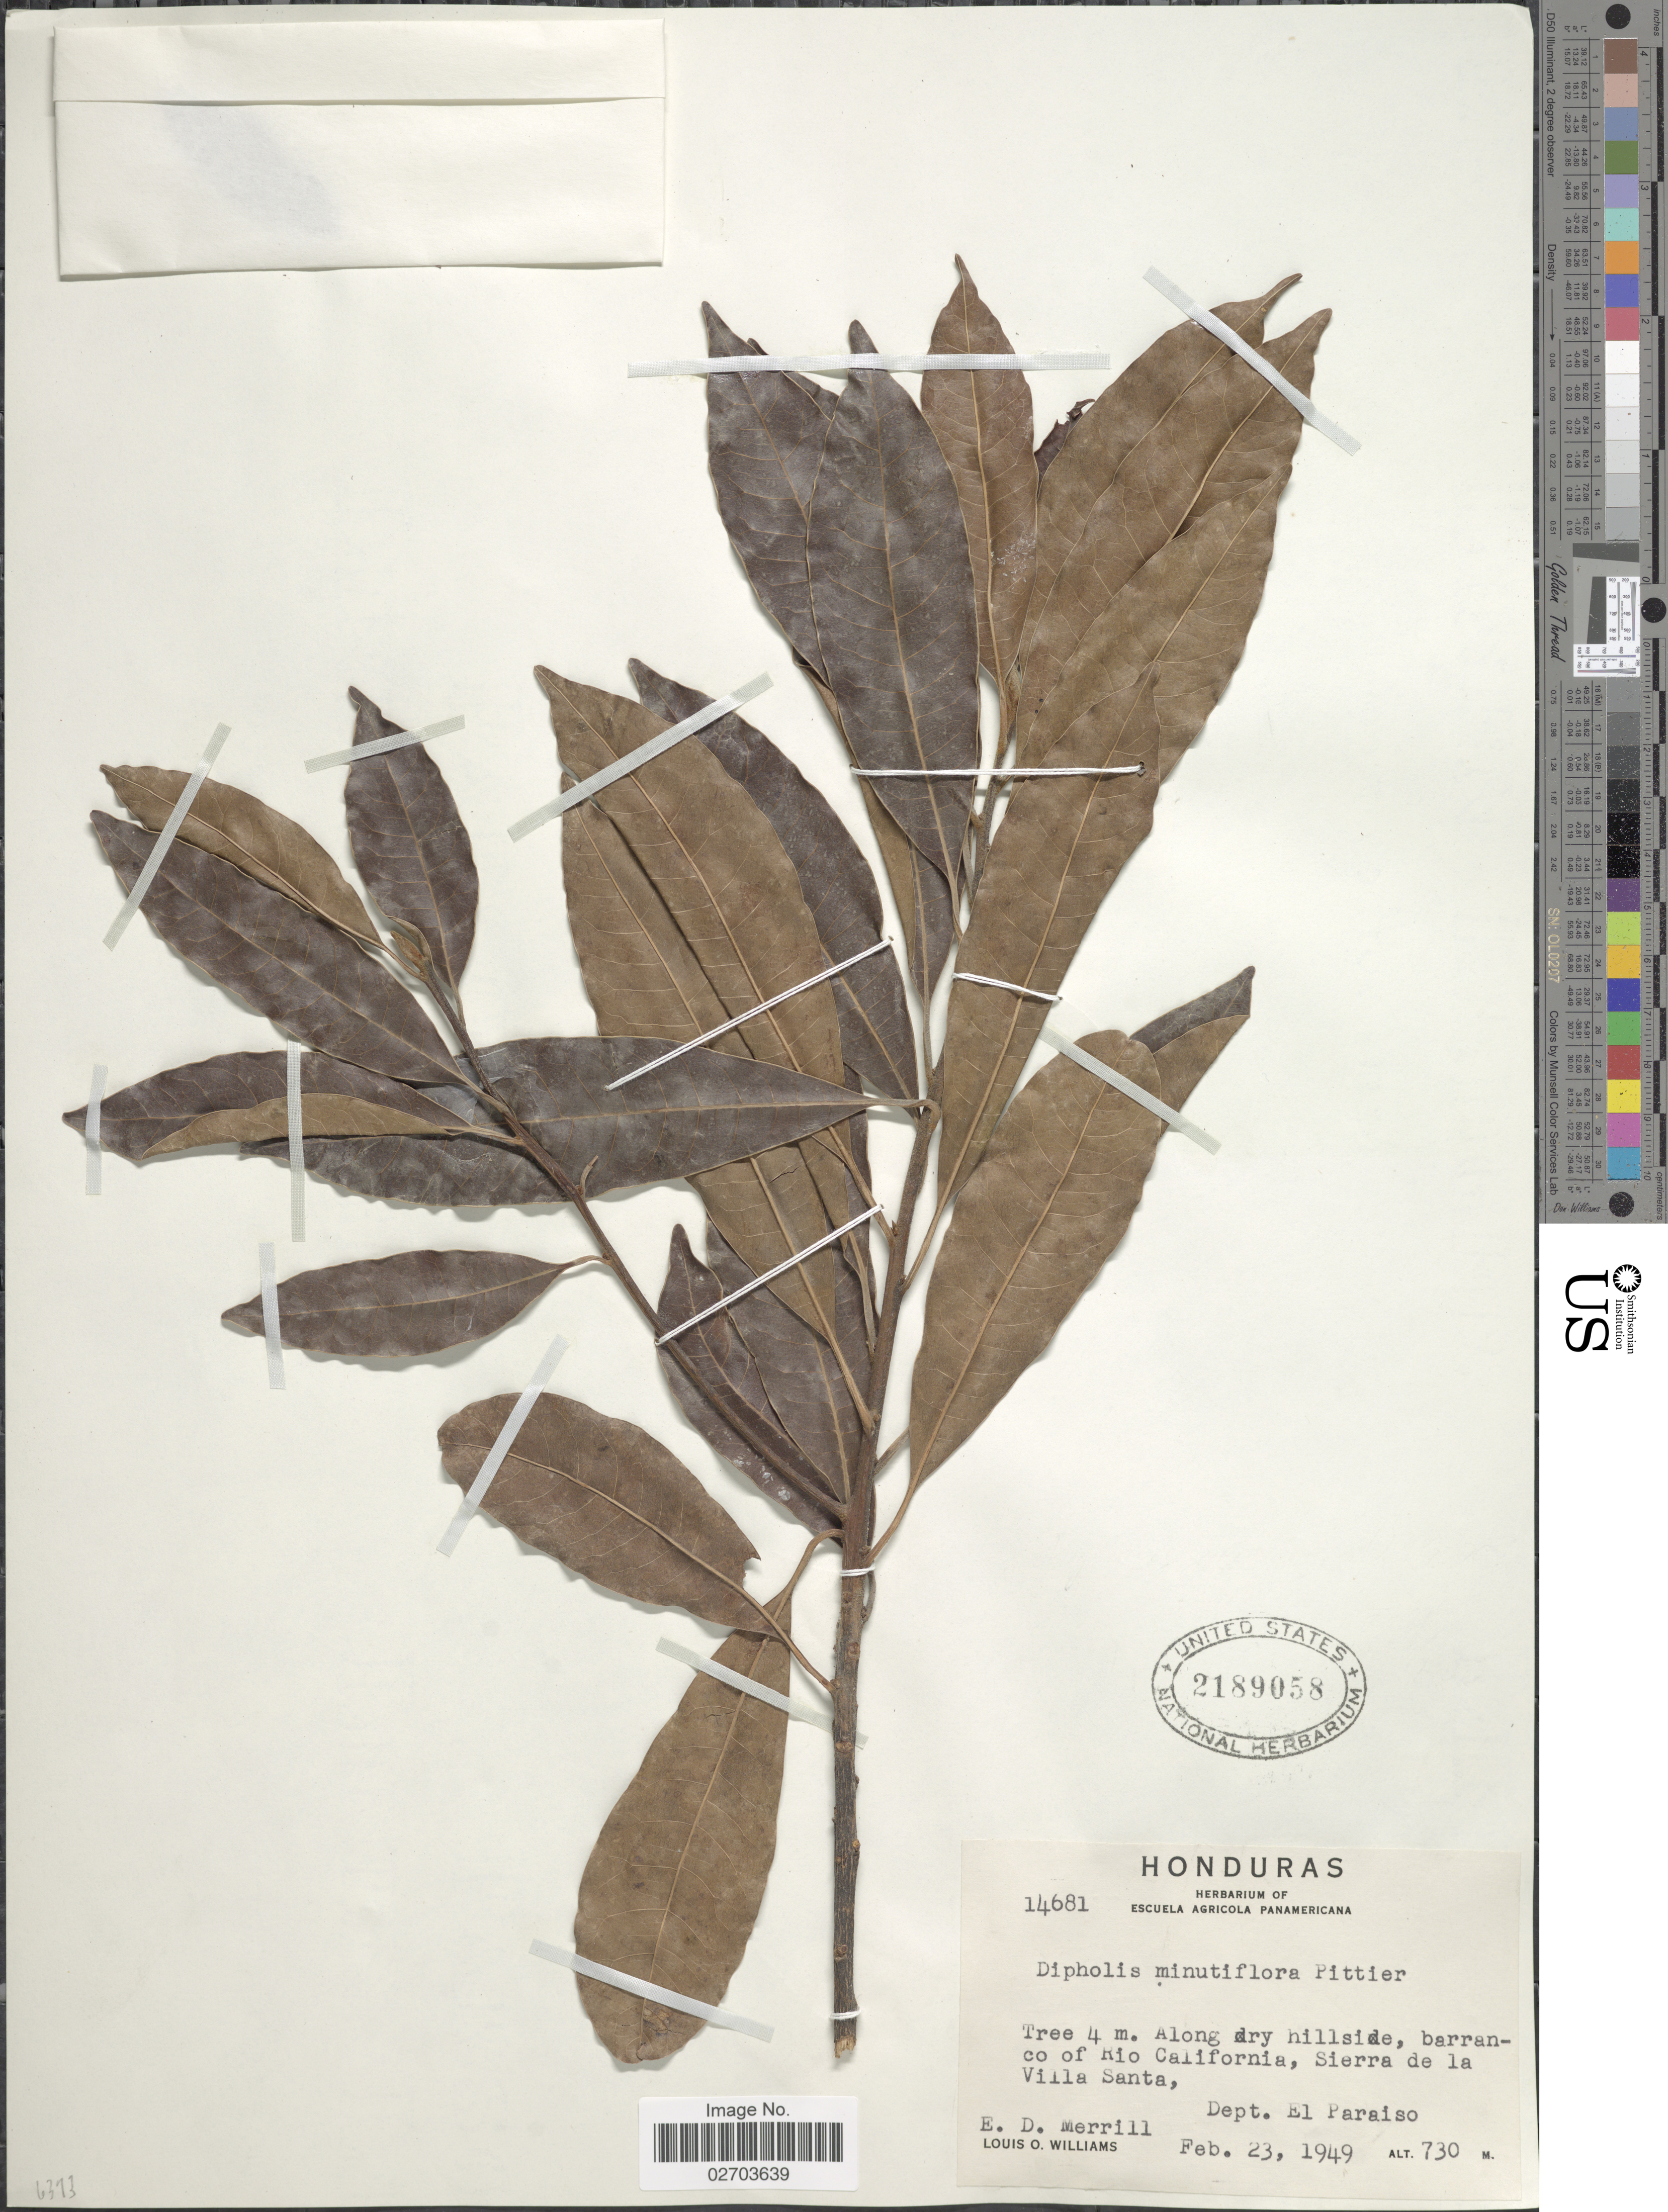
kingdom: Plantae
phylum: Tracheophyta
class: Magnoliopsida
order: Ericales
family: Sapotaceae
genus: Sideroxylon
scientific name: Sideroxylon retinerve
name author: T.D. Penn.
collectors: E. D. Merrill & L. O. Williams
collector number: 14681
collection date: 1949-02-23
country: Honduras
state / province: El Paraíso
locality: Along dry hillside, barranco of Rio California, Sierra de la Villa Santa.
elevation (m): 730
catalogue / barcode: US 2189058